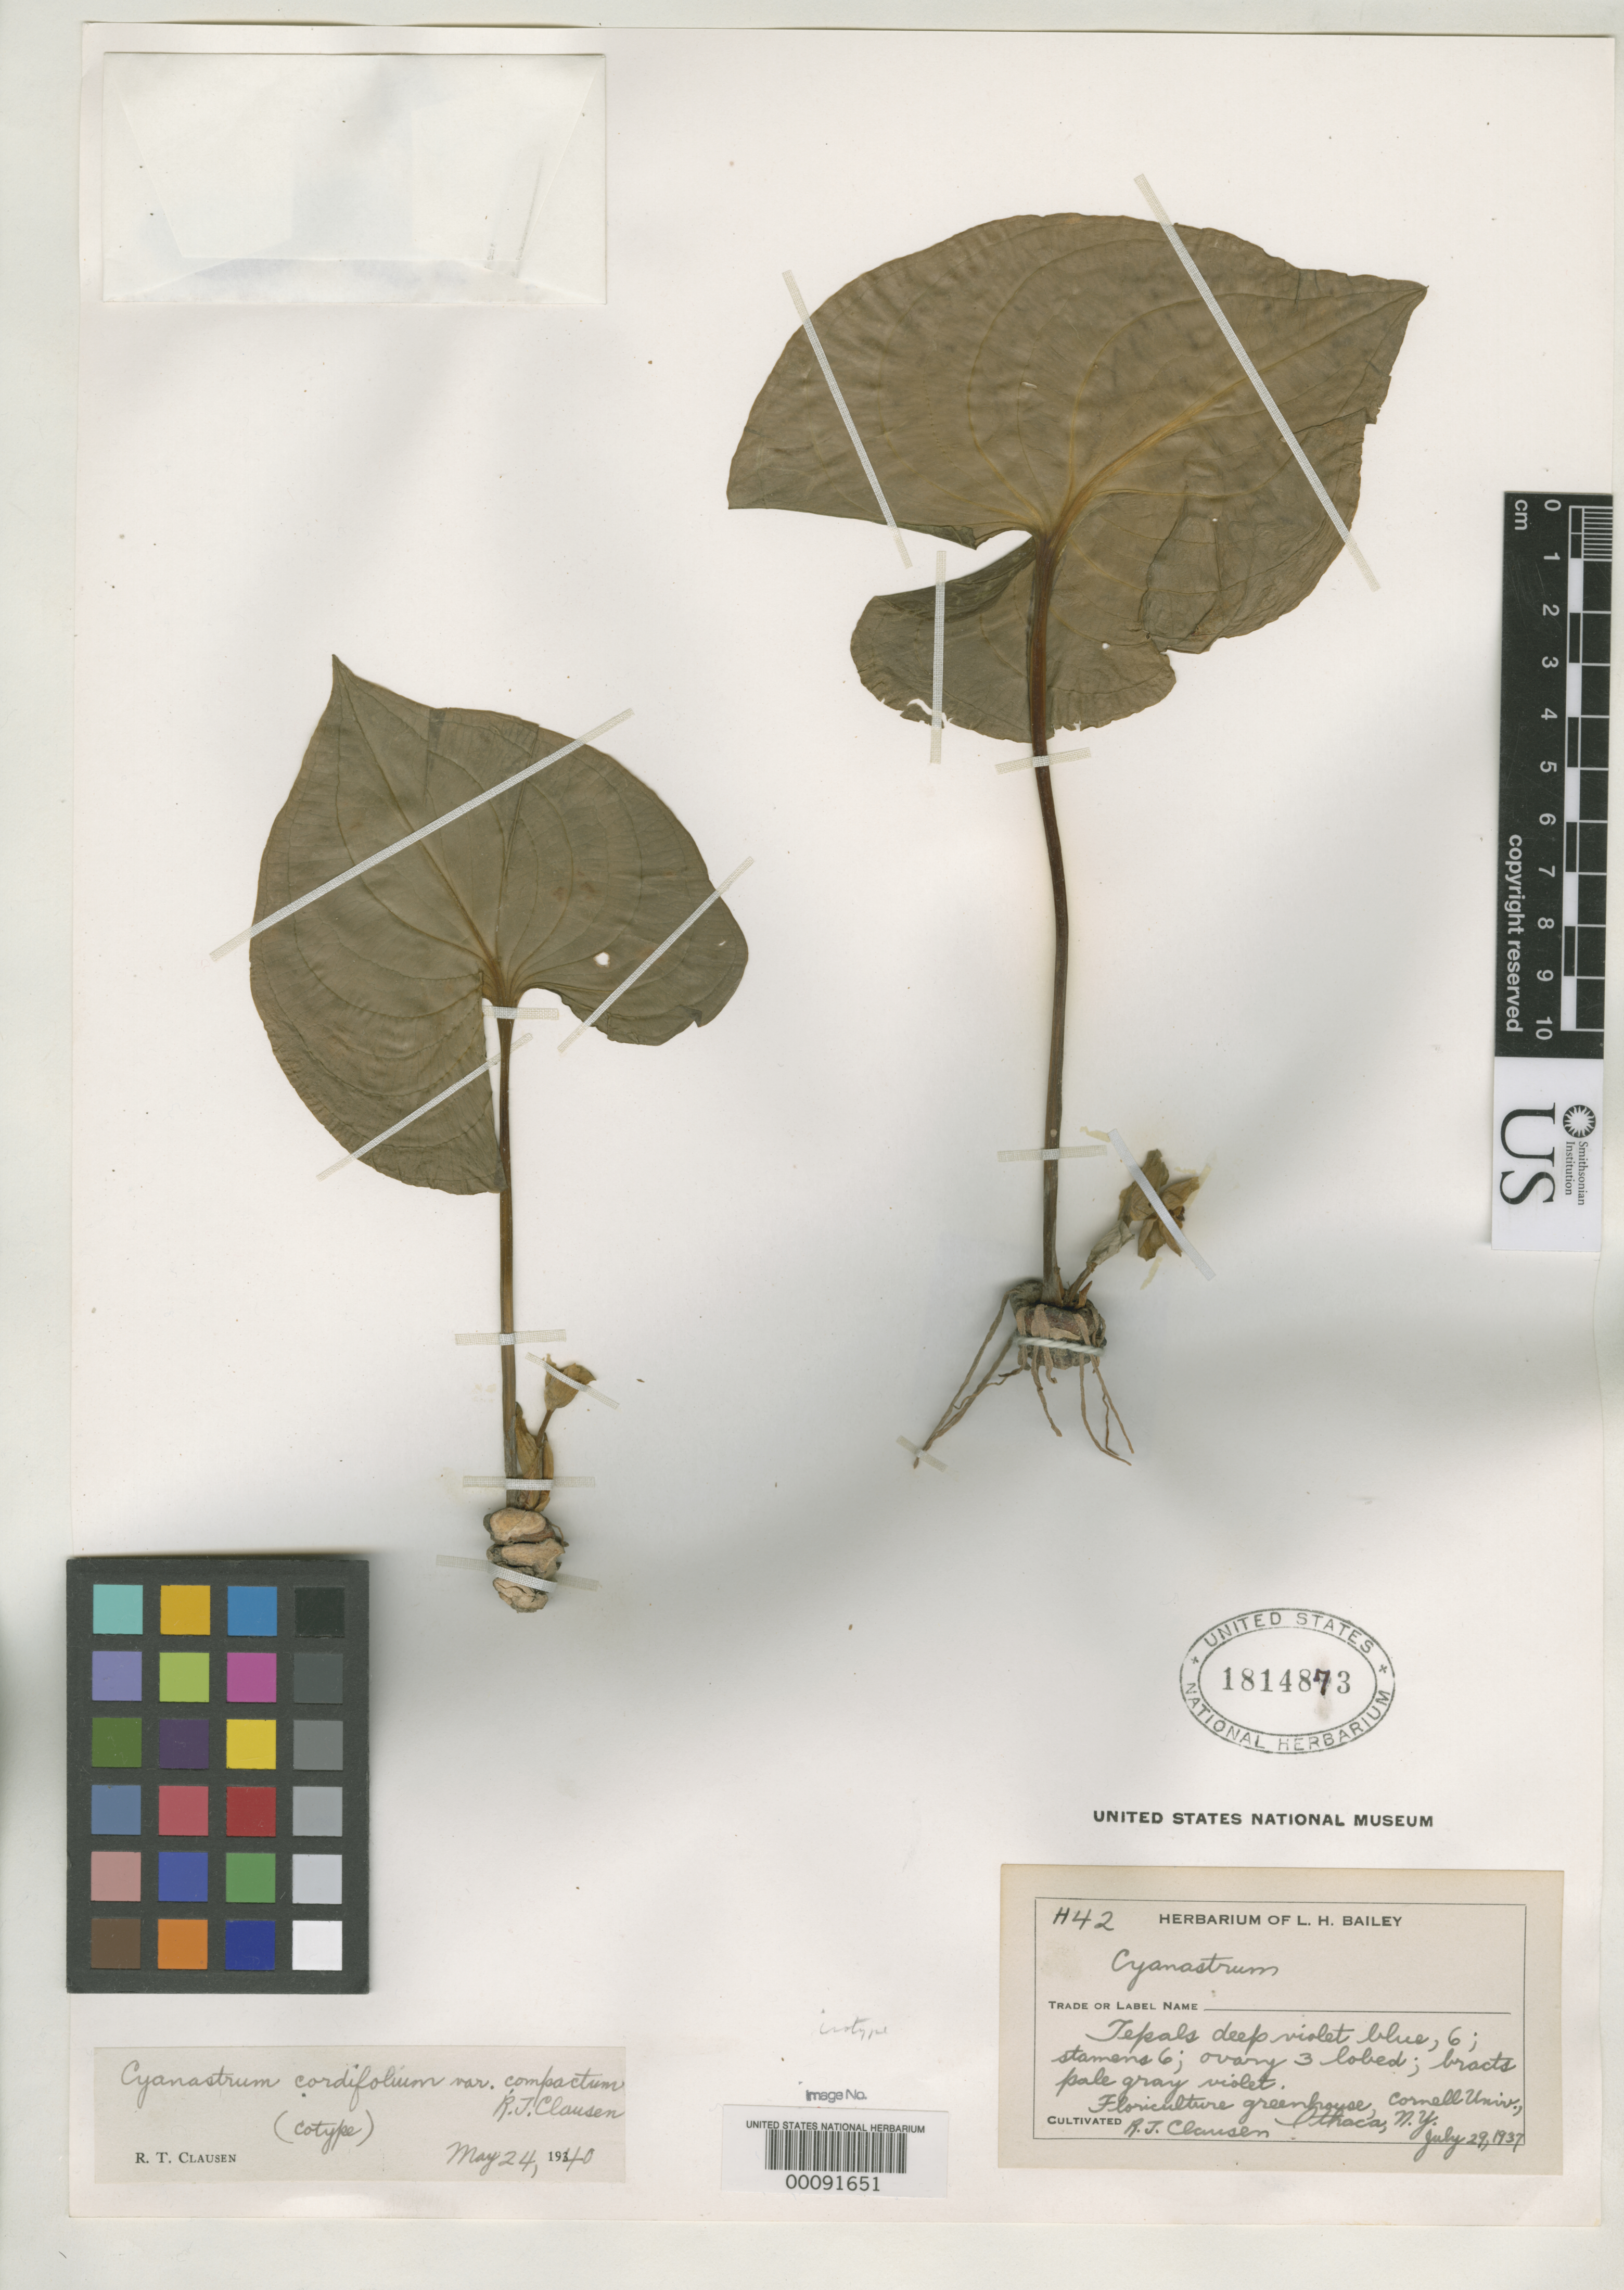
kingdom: Plantae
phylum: Tracheophyta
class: Liliopsida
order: Asparagales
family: Tecophilaeaceae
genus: Cyanastrum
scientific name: Cyanastrum cordifolium var. compactum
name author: (Oliv.) R.T. Clausen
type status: Isotype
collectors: R. T. Clausen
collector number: H 42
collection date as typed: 29 Jul 1937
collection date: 1937-07-29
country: United States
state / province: New York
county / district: Tompkins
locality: Cultivated at Cornell University, floriculture greenhouse.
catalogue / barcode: US 1814873